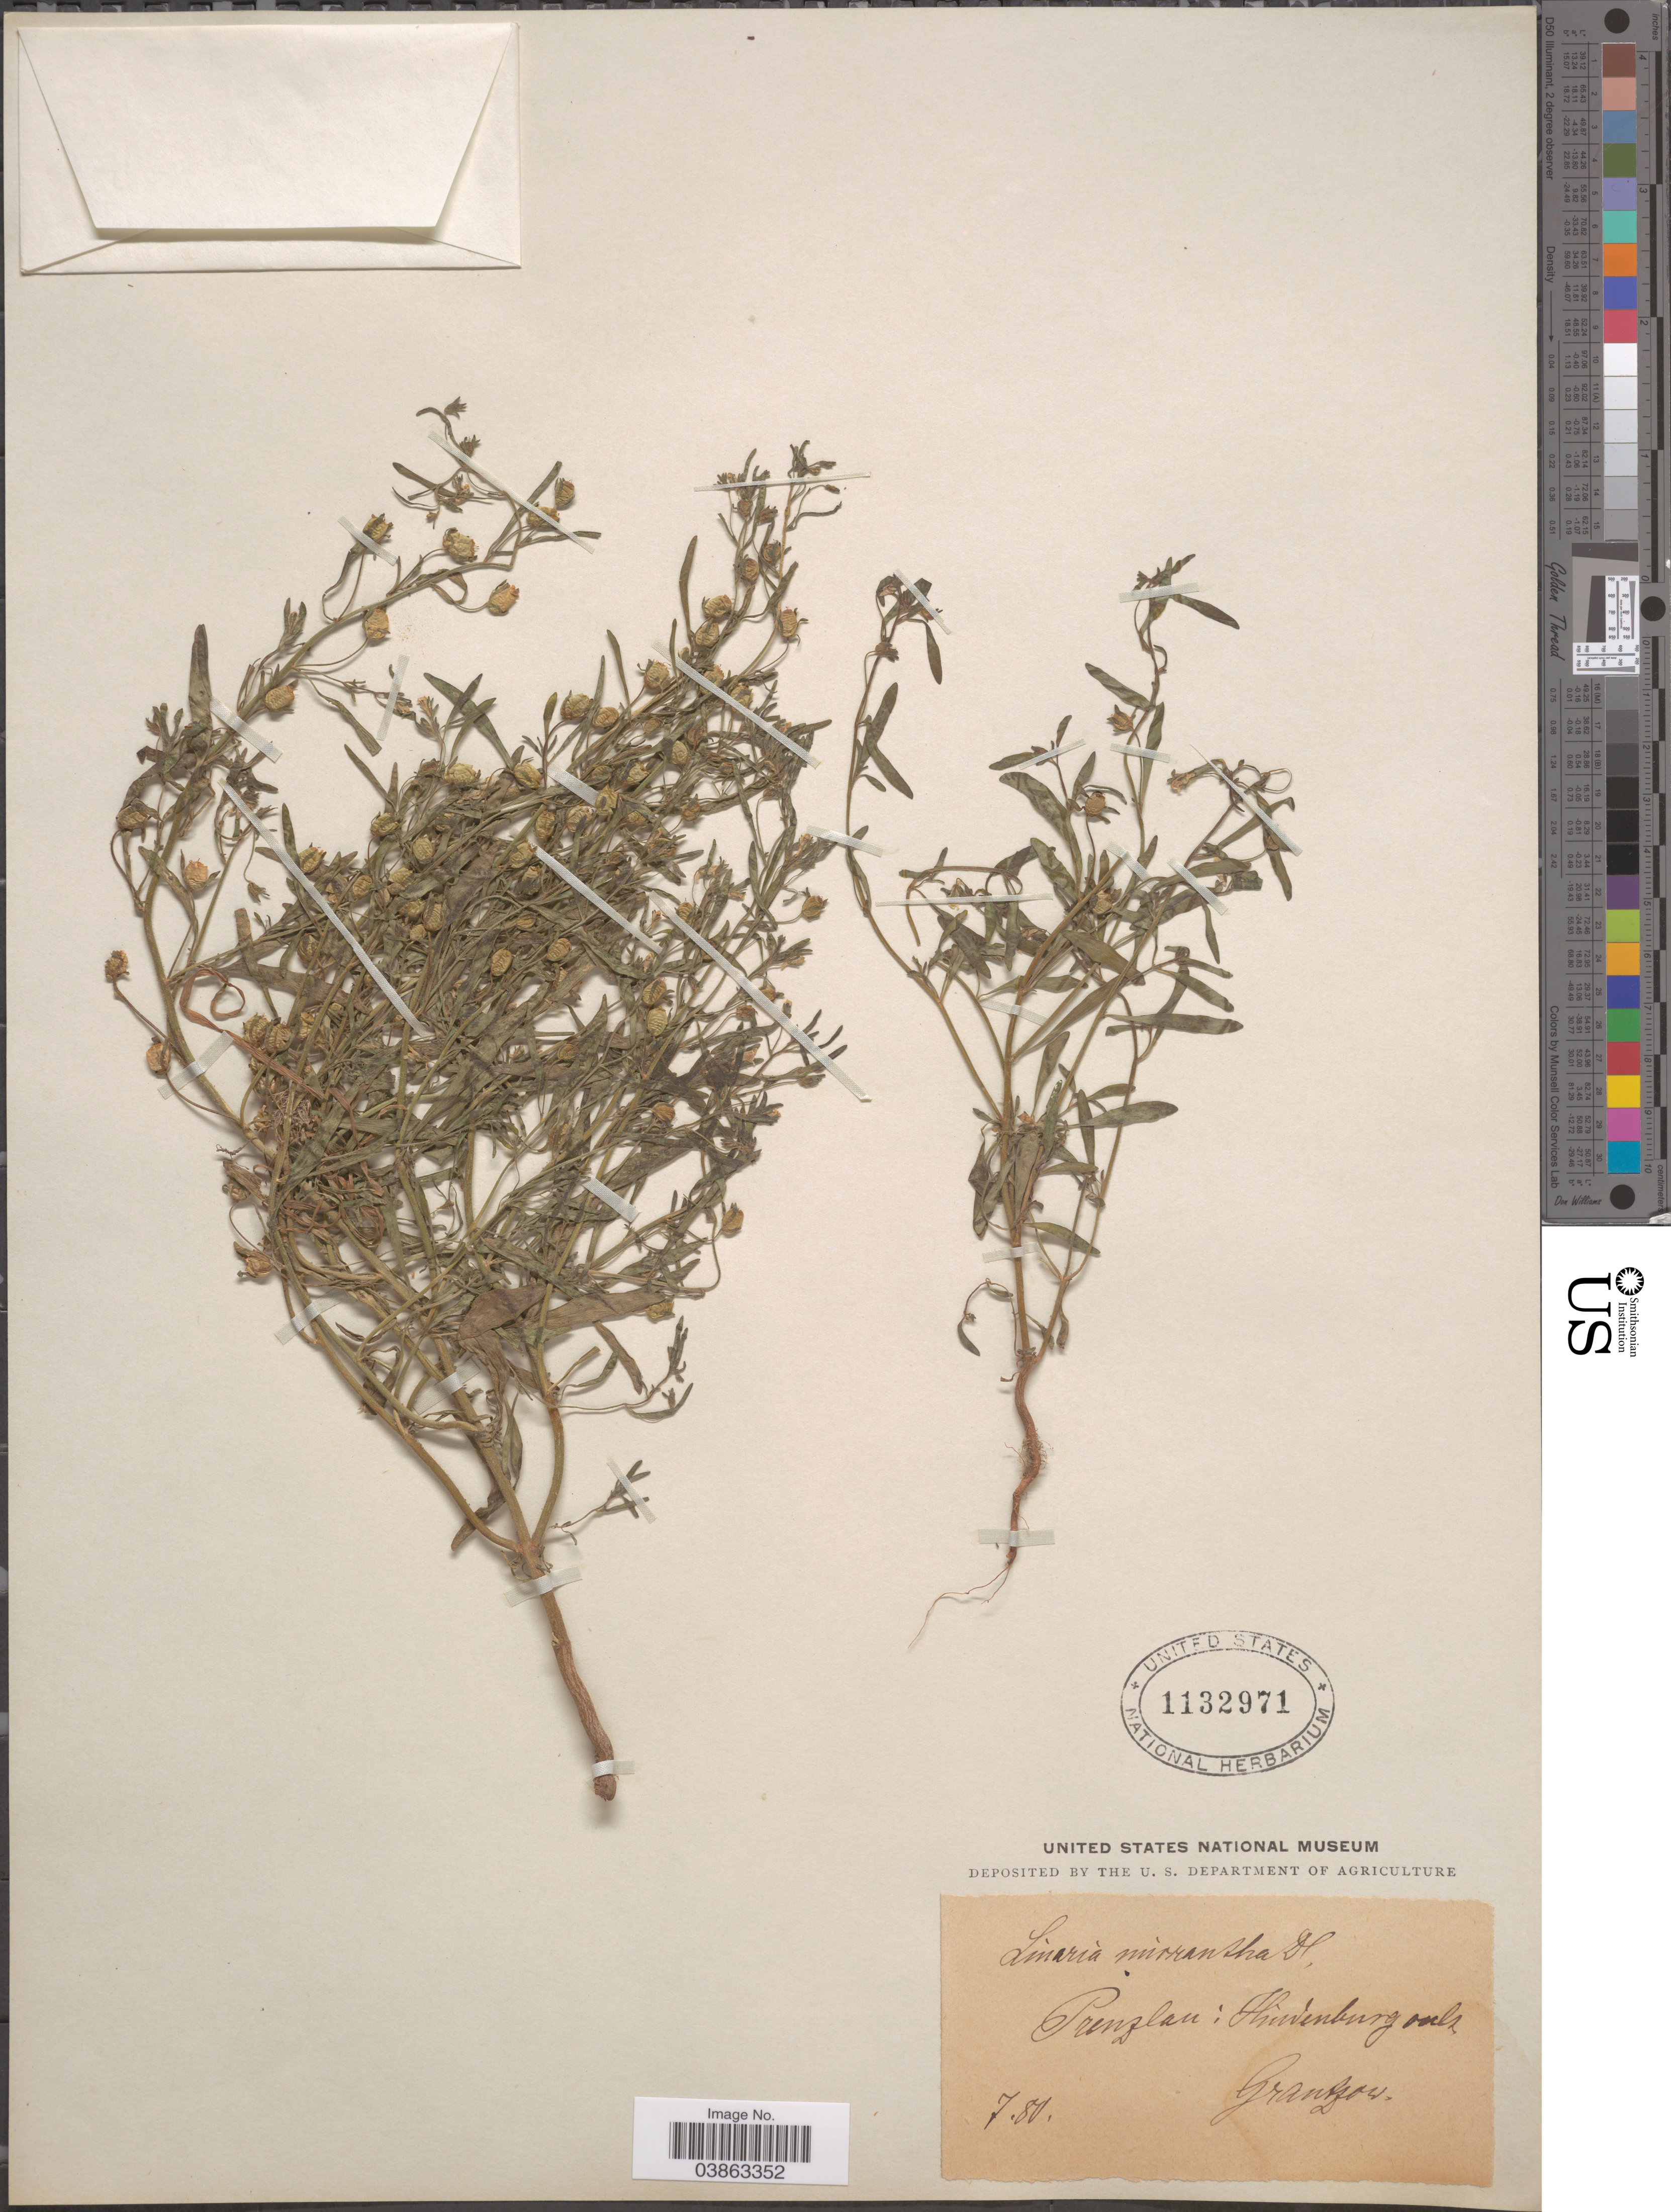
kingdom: Plantae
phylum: Tracheophyta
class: Magnoliopsida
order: Lamiales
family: Plantaginaceae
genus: Linaria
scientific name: Linaria mirantha ined.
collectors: Granger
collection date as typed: Transcribed d/m/y: /7/80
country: Germany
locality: Prenzlau: Hindenburg oulz [interpreted].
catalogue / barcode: US 1132971